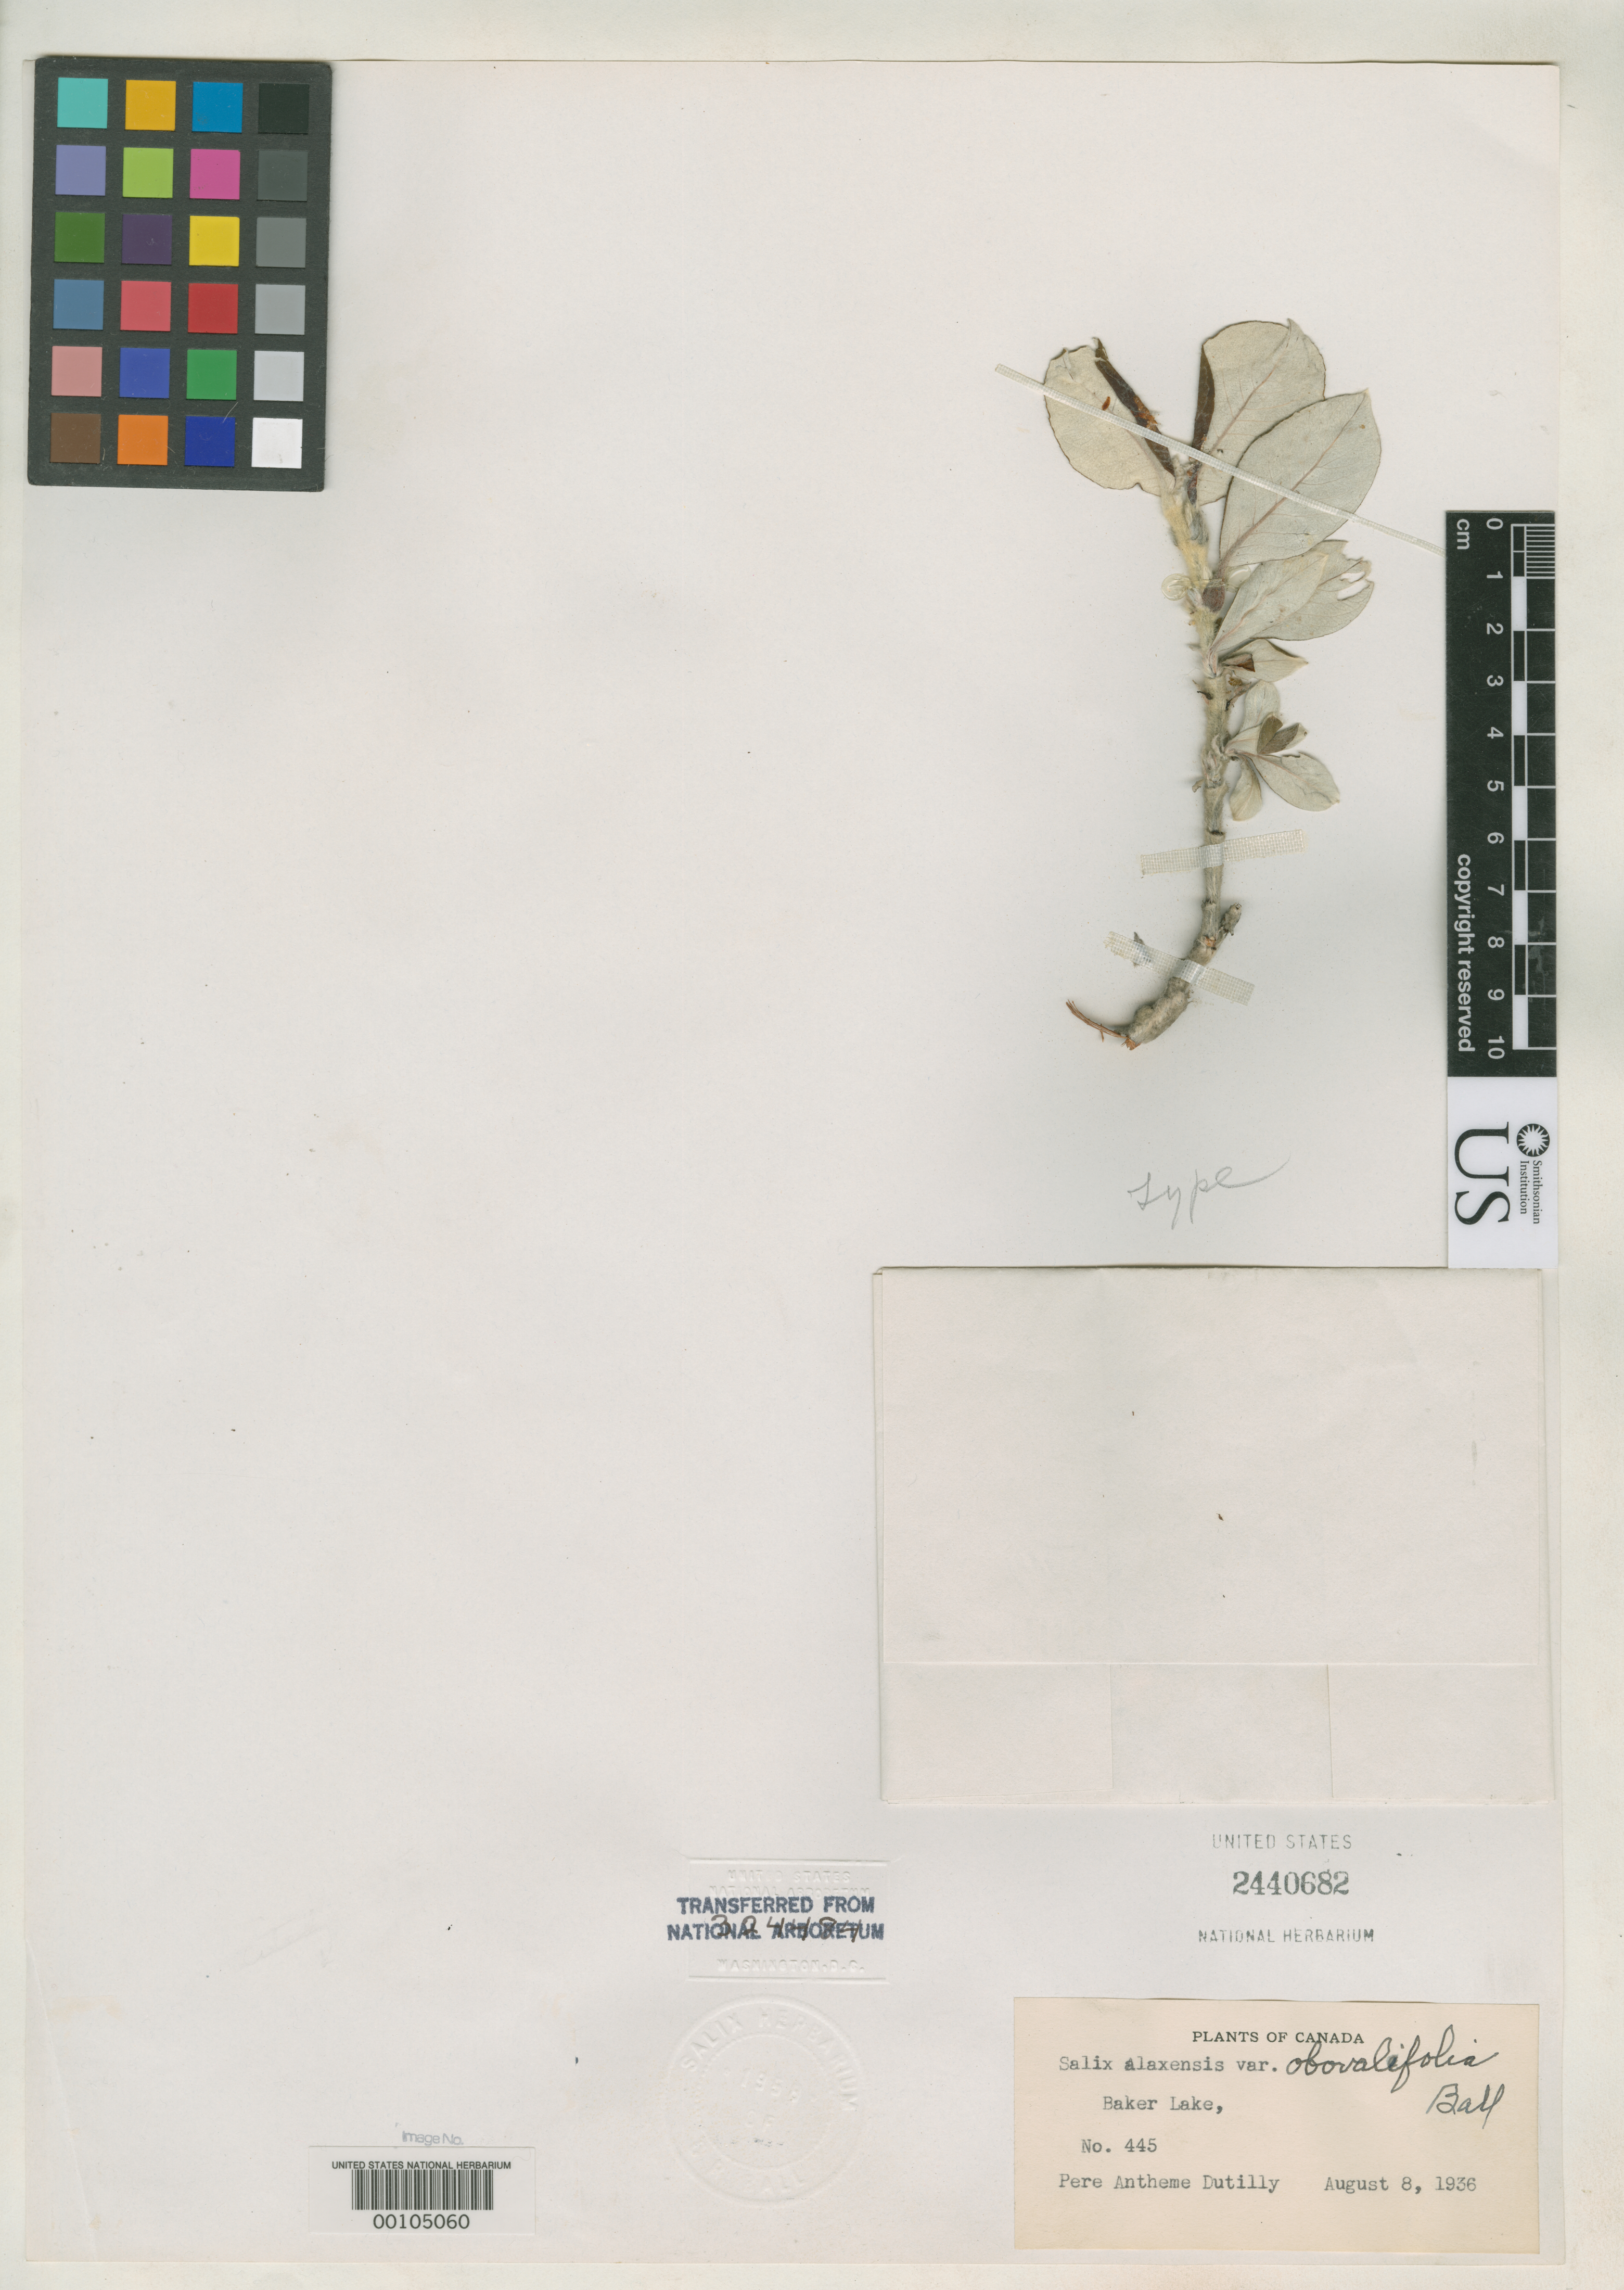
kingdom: Plantae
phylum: Tracheophyta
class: Magnoliopsida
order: Malpighiales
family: Salicaceae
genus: Salix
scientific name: Salix alaxensis var. obovalifolia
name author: C.R. Ball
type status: Type Material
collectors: A. Dutilly & E. L. Lepage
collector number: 445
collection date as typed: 08 Aug 1936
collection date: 1936-08-08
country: Canada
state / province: Northwest Territories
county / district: Keewatin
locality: Baker Lake on upper part of Chesterfield inlet.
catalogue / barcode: US 2440682